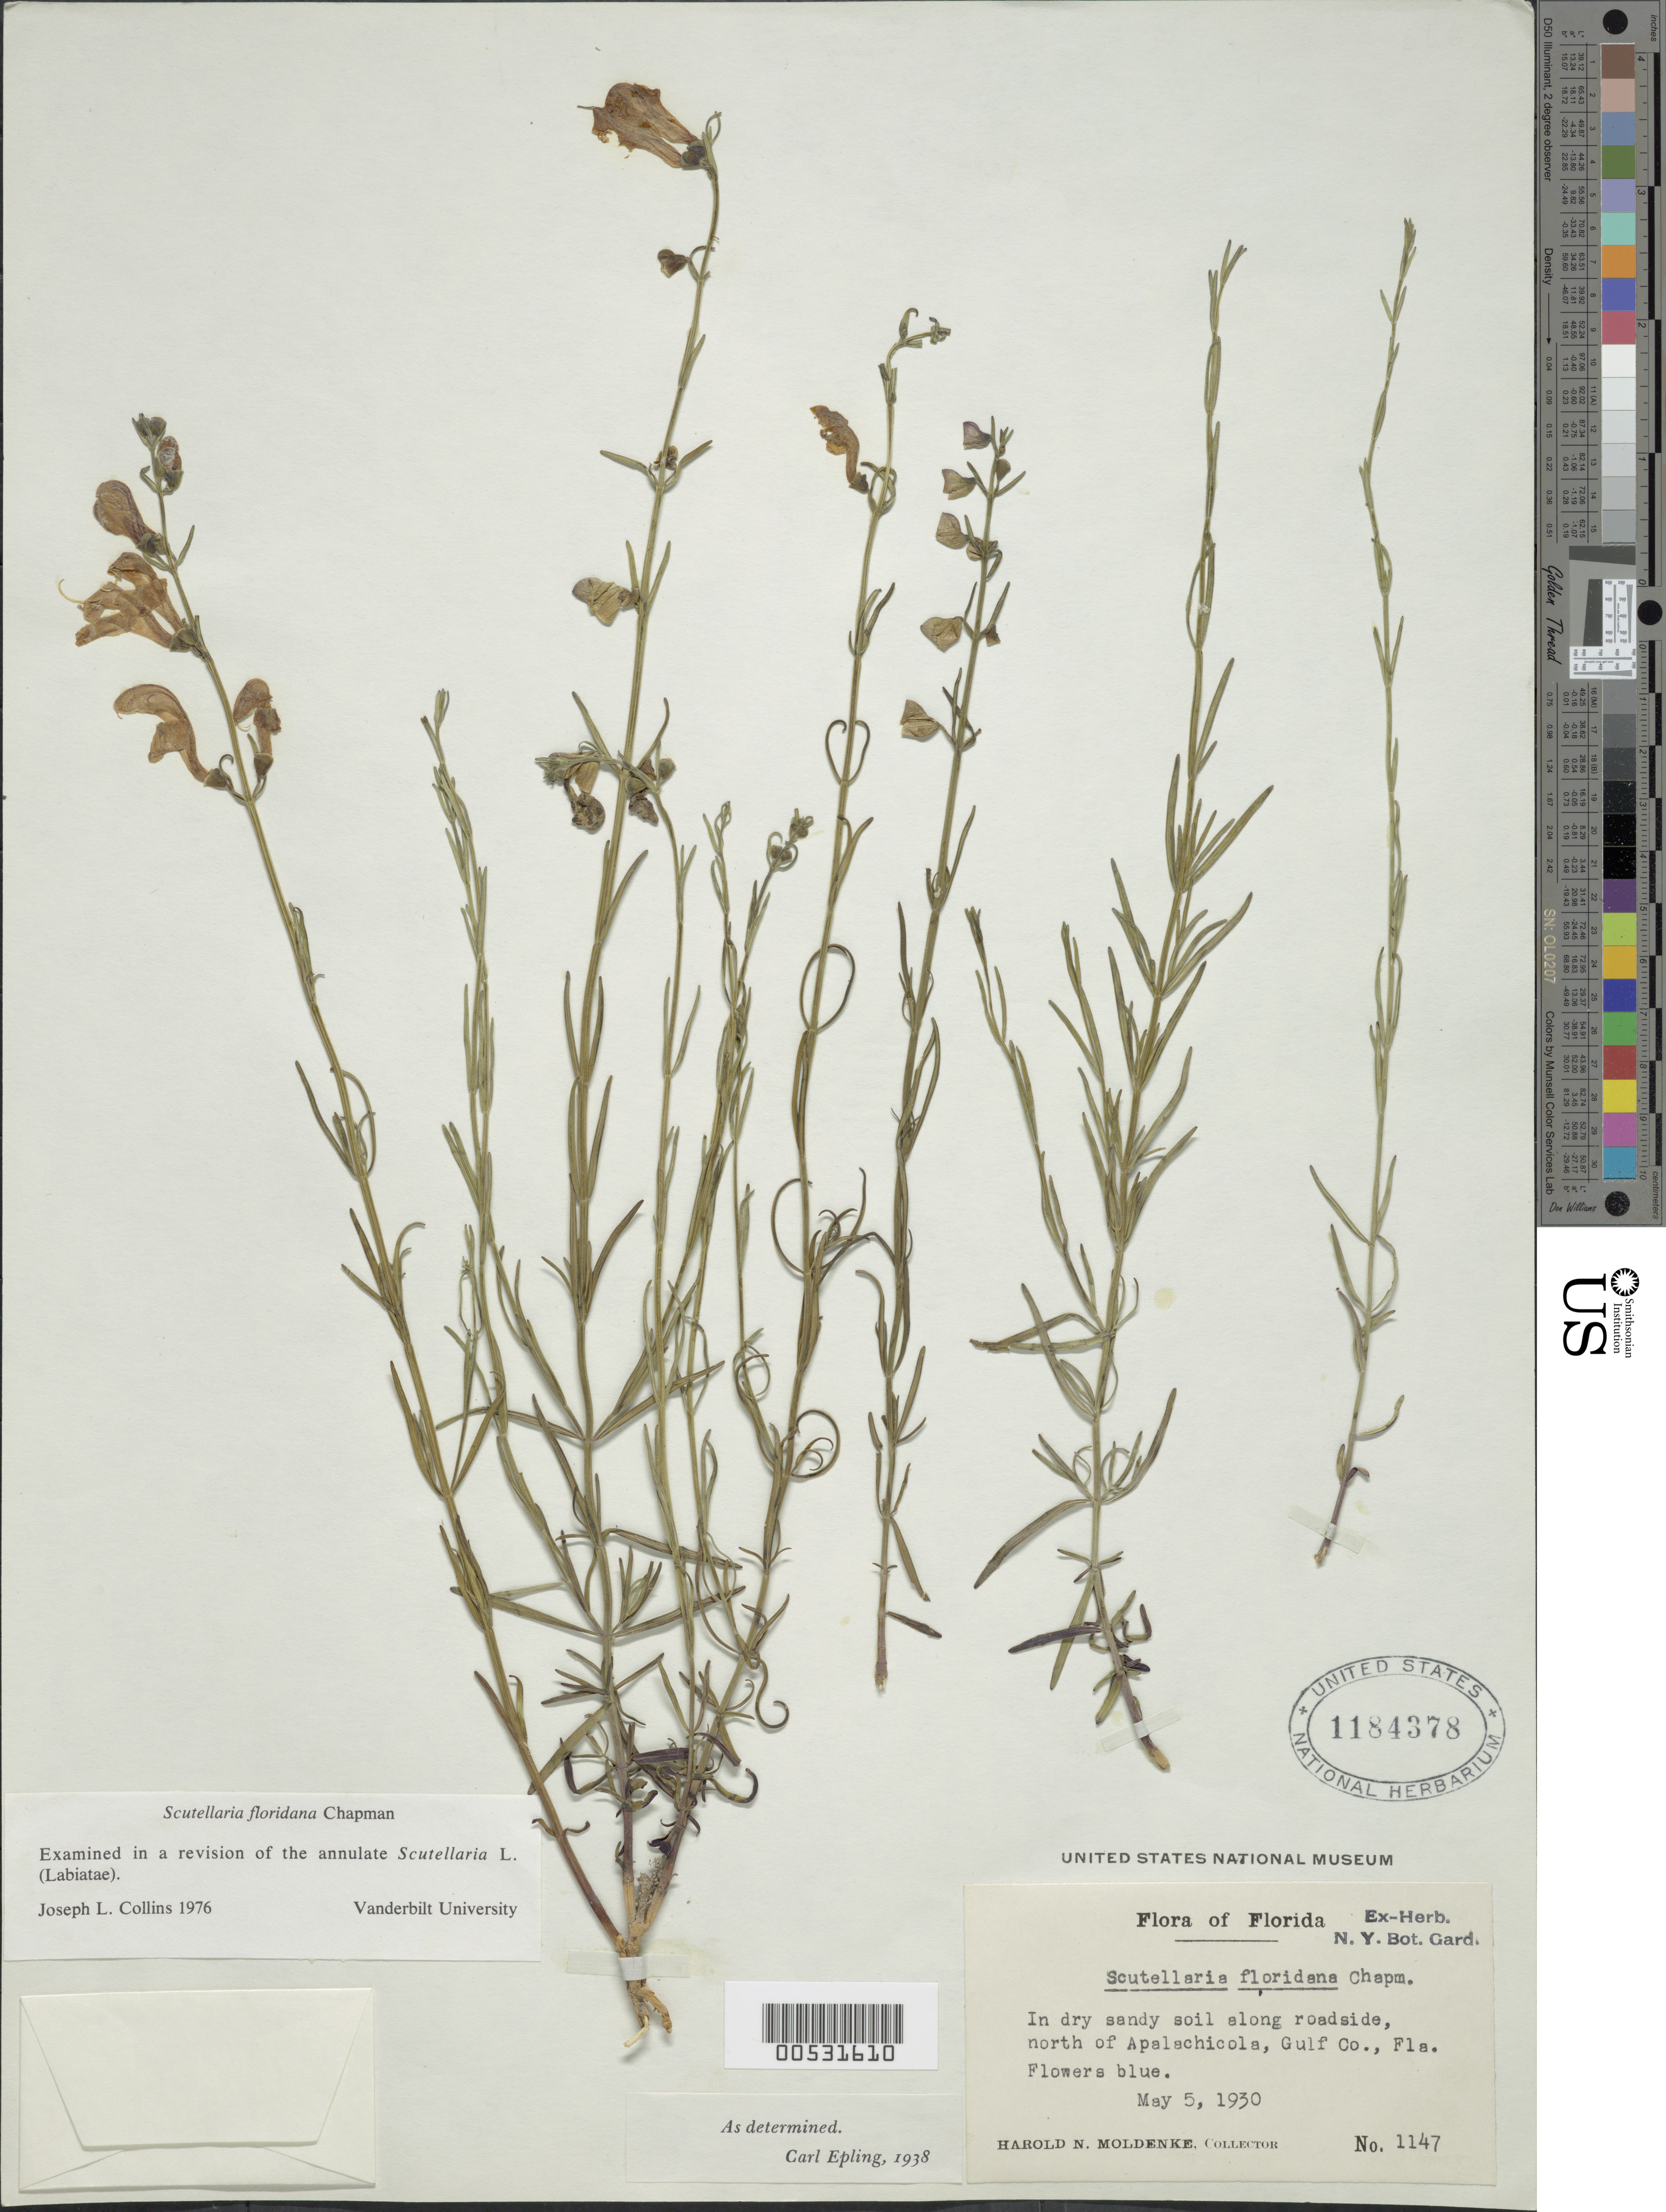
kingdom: Plantae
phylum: Tracheophyta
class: Magnoliopsida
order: Lamiales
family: Lamiaceae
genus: Scutellaria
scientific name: Scutellaria floridana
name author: Chapm.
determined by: Collins, J. L.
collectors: H. N. Moldenke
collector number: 1147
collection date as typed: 05 May 1930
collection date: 1930-05-05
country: United States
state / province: Florida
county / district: Gulf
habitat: Dry sandy soil.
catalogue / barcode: US 1184378